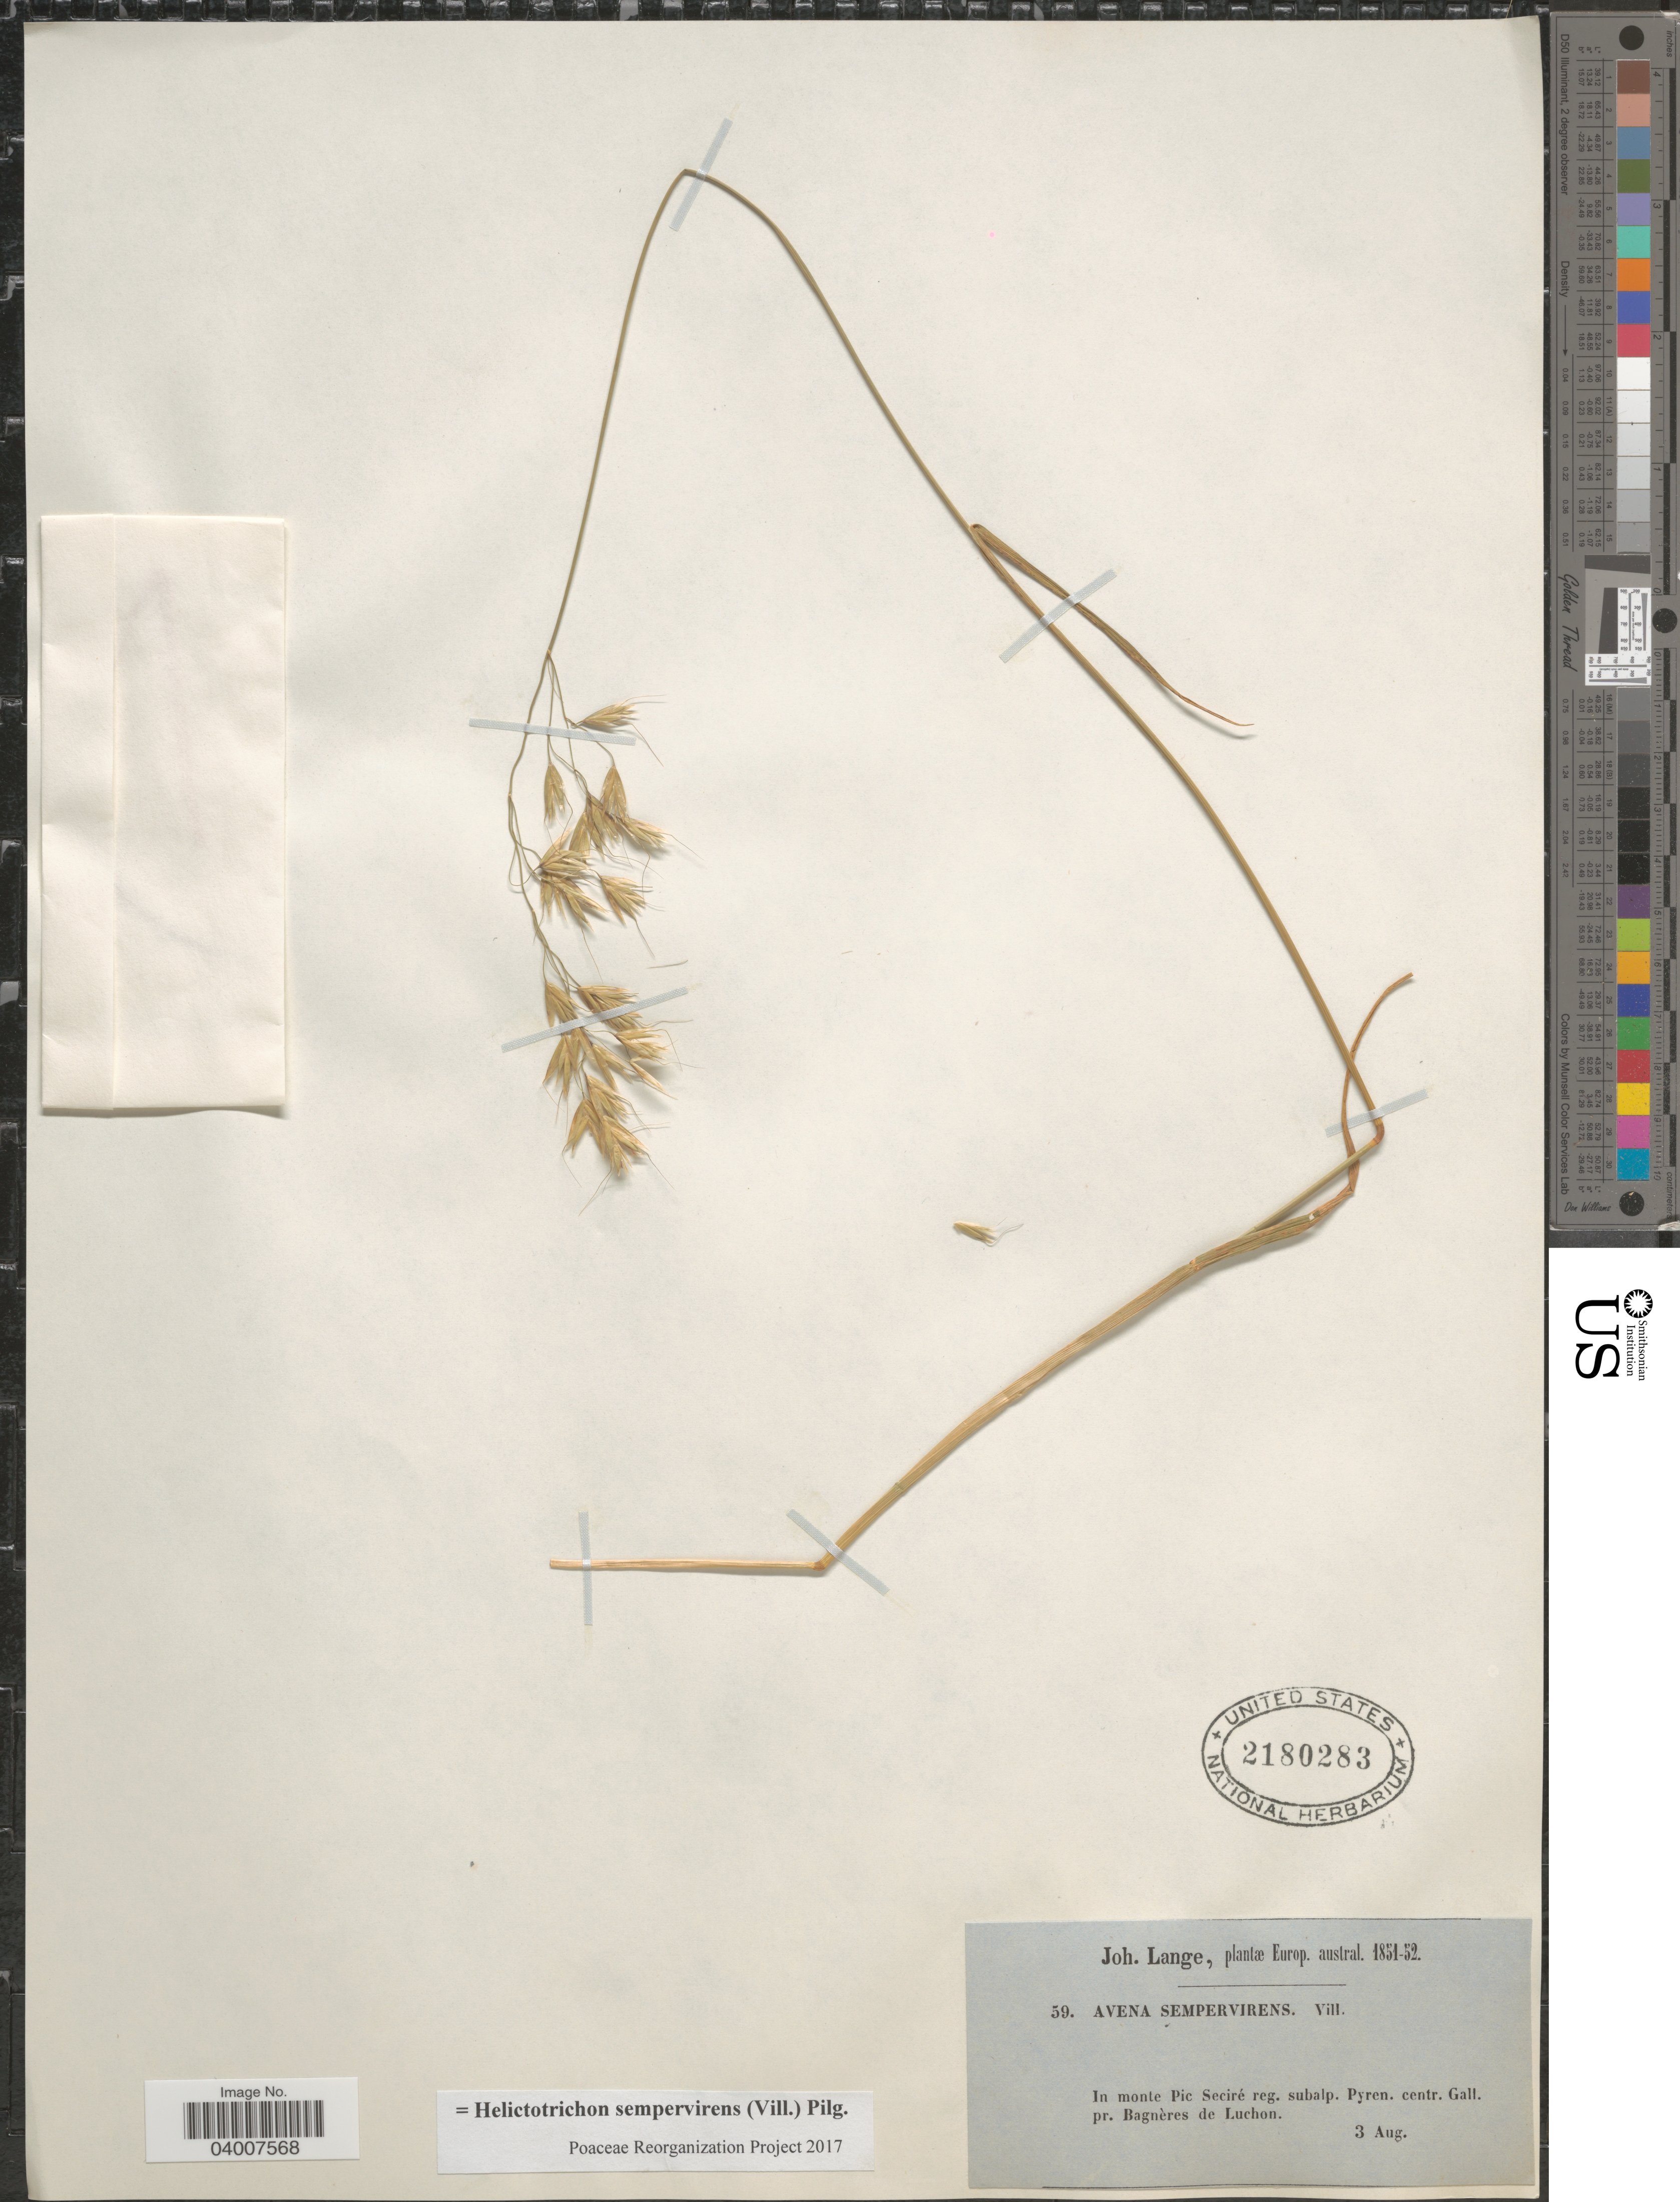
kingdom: Plantae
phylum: Tracheophyta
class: Liliopsida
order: Poales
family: Poaceae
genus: Helictotrichon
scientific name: Helictotrichon sempervirens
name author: (Vill.) Pilg.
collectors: J. Lange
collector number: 59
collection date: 1851-08-03/1852-08-03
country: France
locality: In monte Pic Seciré reg. subalp. Pyren. centr. Gall. pr. Bagnères de Luchon.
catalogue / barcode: US 2180283